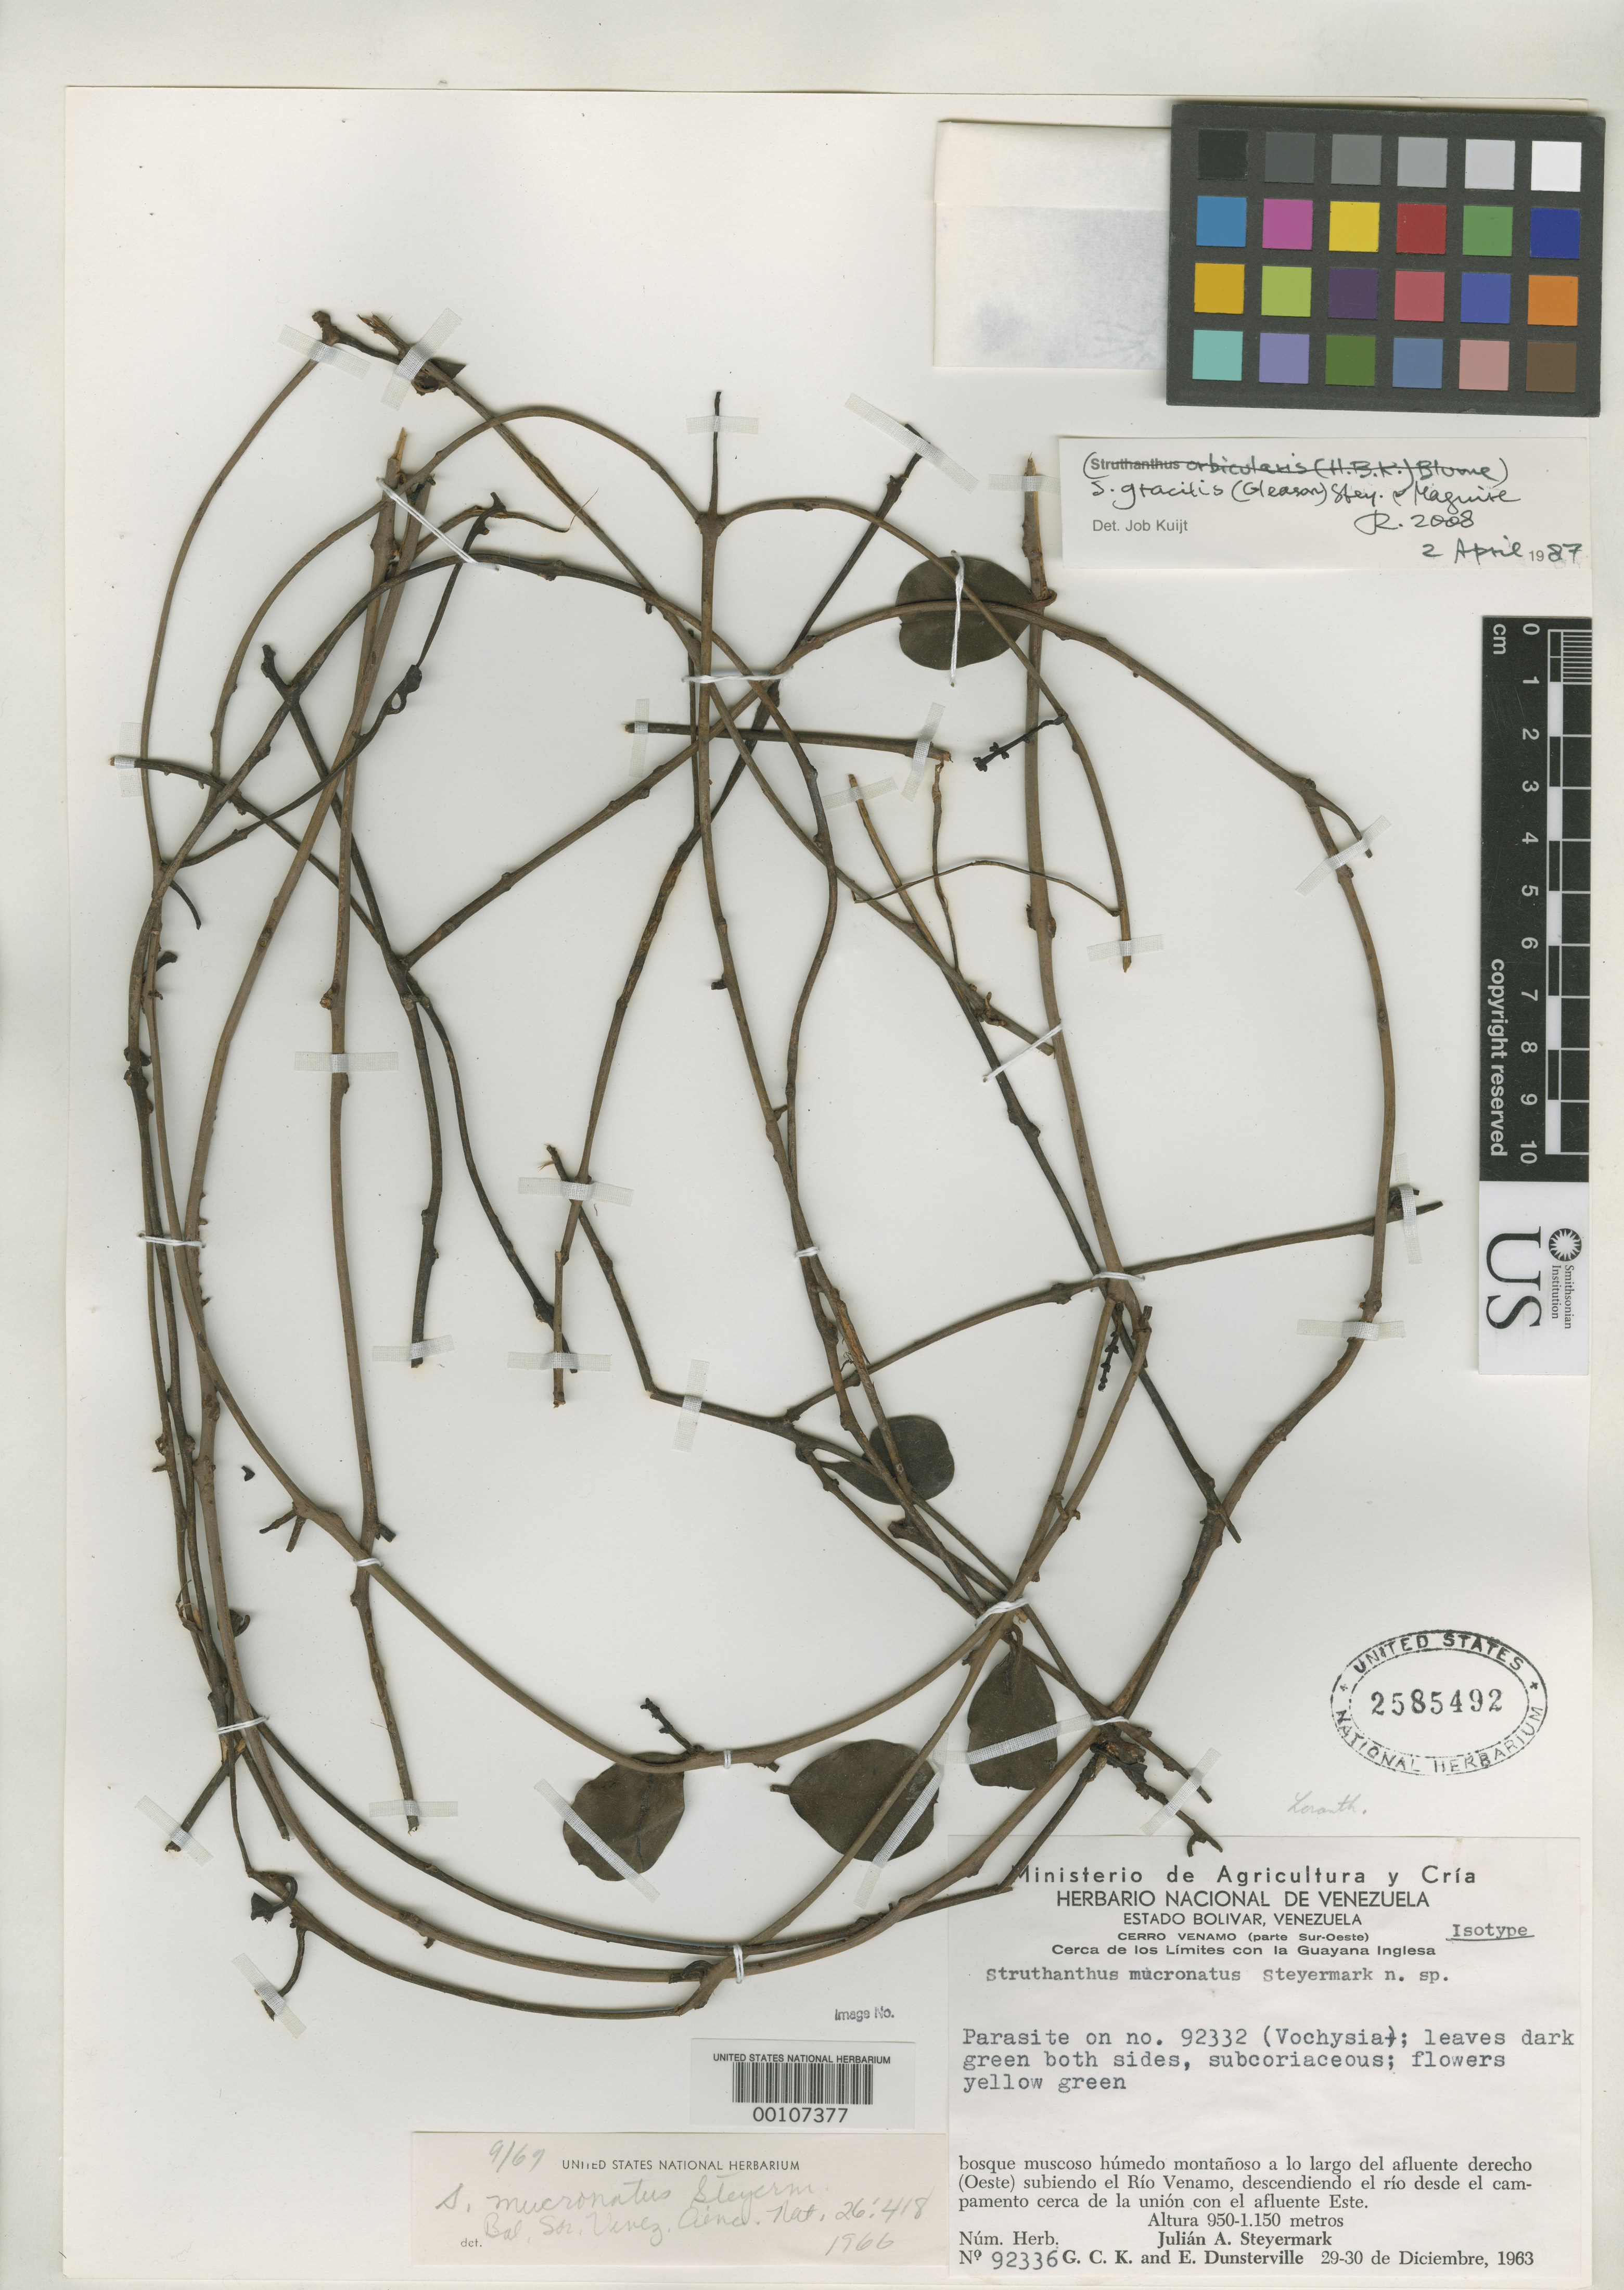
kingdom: Plantae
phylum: Tracheophyta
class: Magnoliopsida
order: Santalales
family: Loranthaceae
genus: Struthanthus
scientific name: Struthanthus mucronatus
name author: Steyerm.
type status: Isotype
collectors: J. Steyermark & G. C. K. Dunsterville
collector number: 92336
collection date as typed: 29 Dec 1963 to 30 Dec 1963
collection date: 1963-12-29/1963-12-30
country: Venezuela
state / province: Bolivar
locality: Cerro Venamo.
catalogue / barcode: US 258492